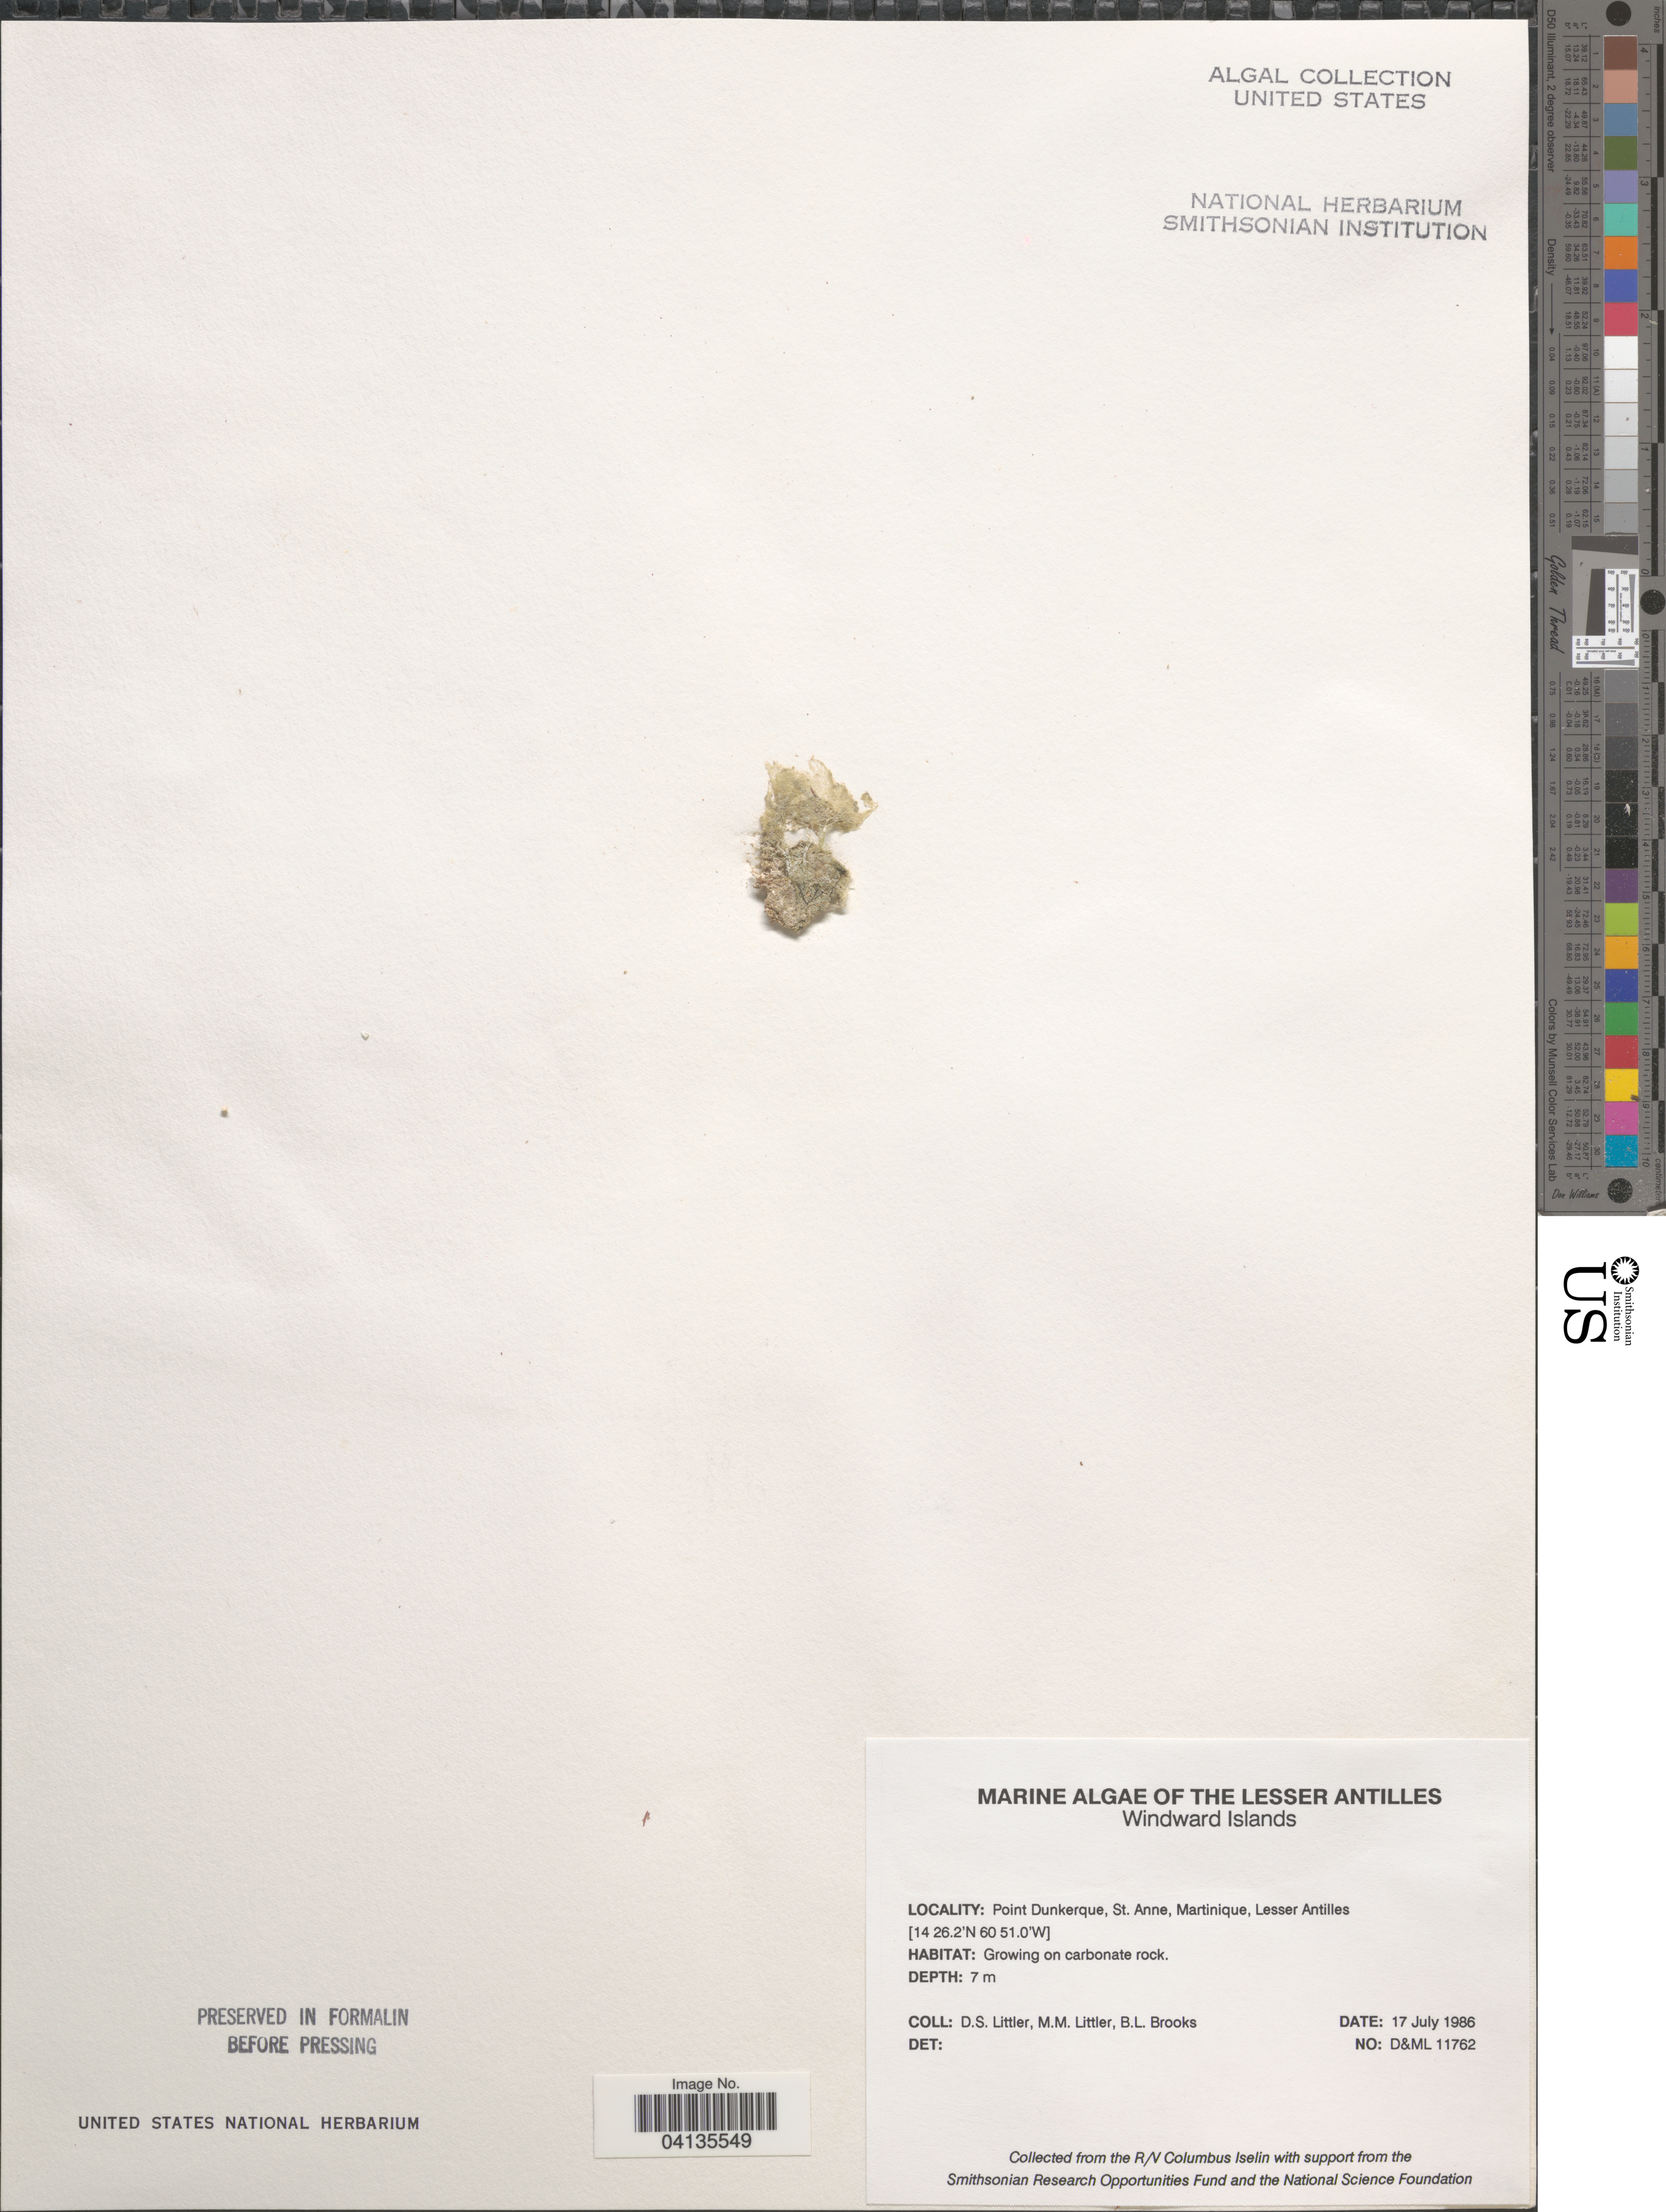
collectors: D. S. Littler & B. Brooks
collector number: D&ML11762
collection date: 1986-07-17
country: Martinique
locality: The Lesser Antilles. Windward Islands. Point Dunkerque, St. Anne, Lesser Antilles.